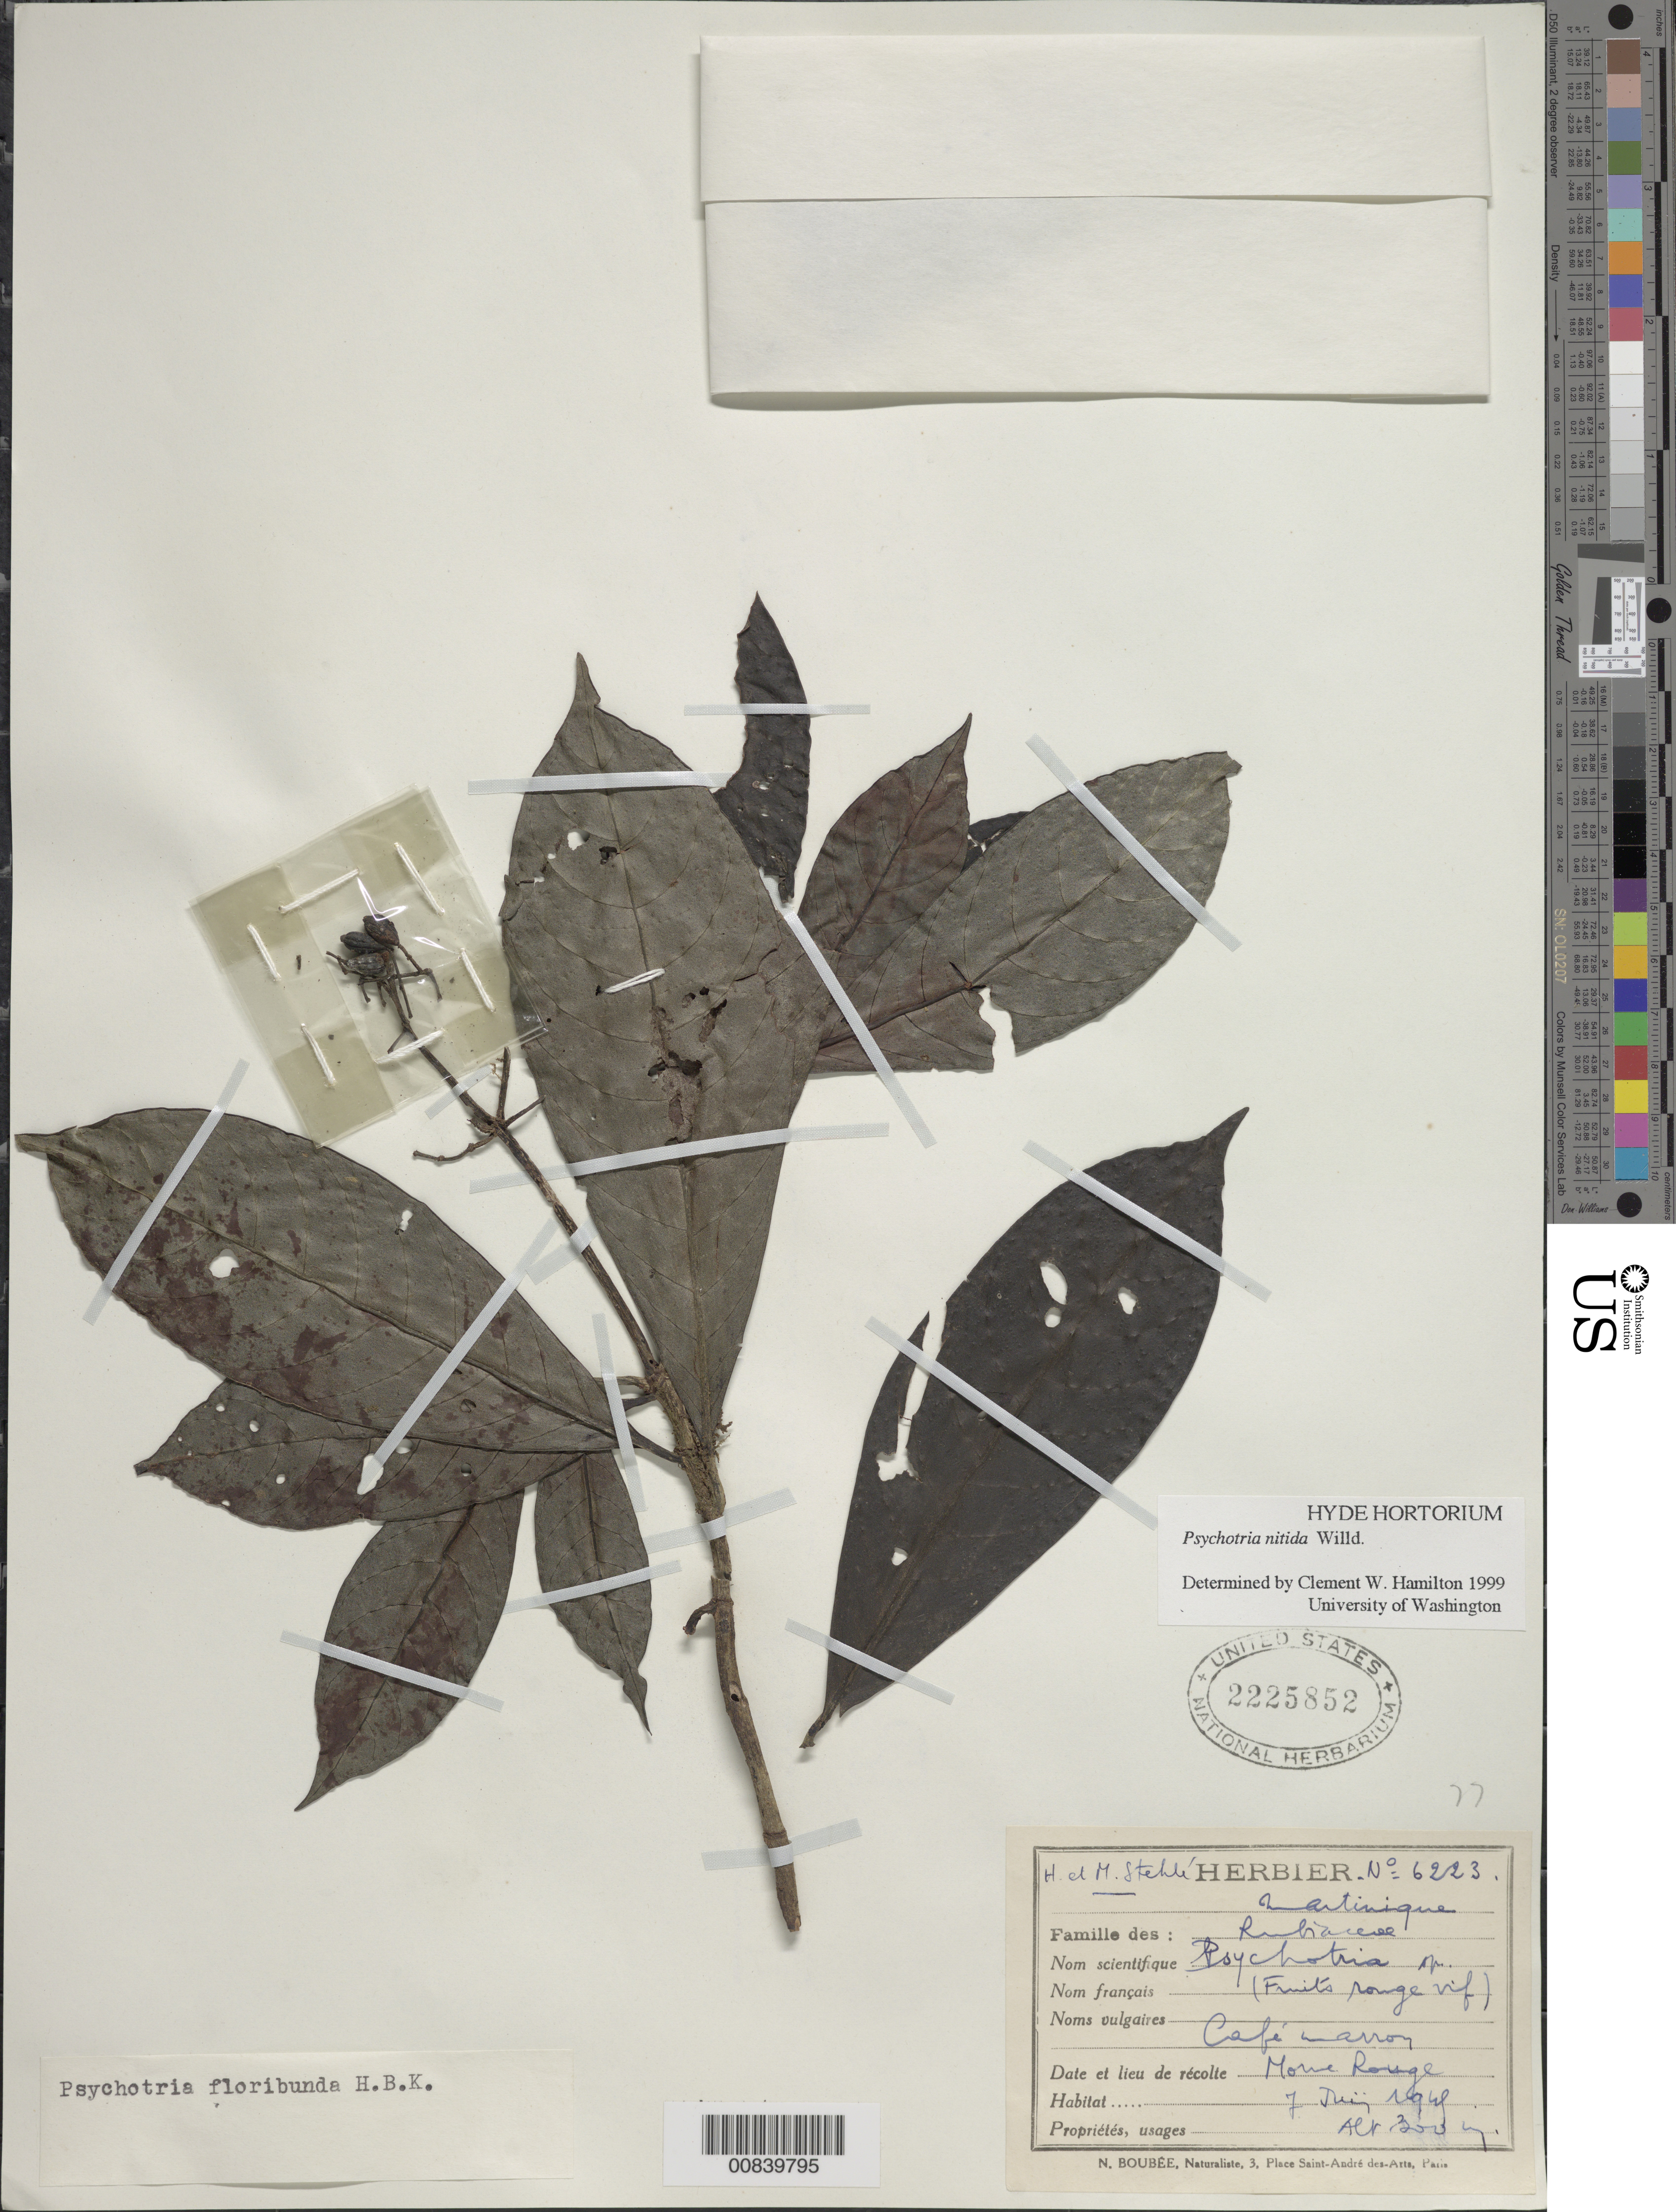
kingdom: Plantae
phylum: Tracheophyta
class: Magnoliopsida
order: Gentianales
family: Rubiaceae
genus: Psychotria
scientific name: Psychotria mapourioides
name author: DC.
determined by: Hamilton, C. W.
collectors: H. Stehlé & M. Stehlé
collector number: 6223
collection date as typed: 07 Jun 1949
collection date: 1949-06-07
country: Martinique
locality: Morne Rouge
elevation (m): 300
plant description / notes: Common name: Café marron (sp?)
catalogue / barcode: US 2225852